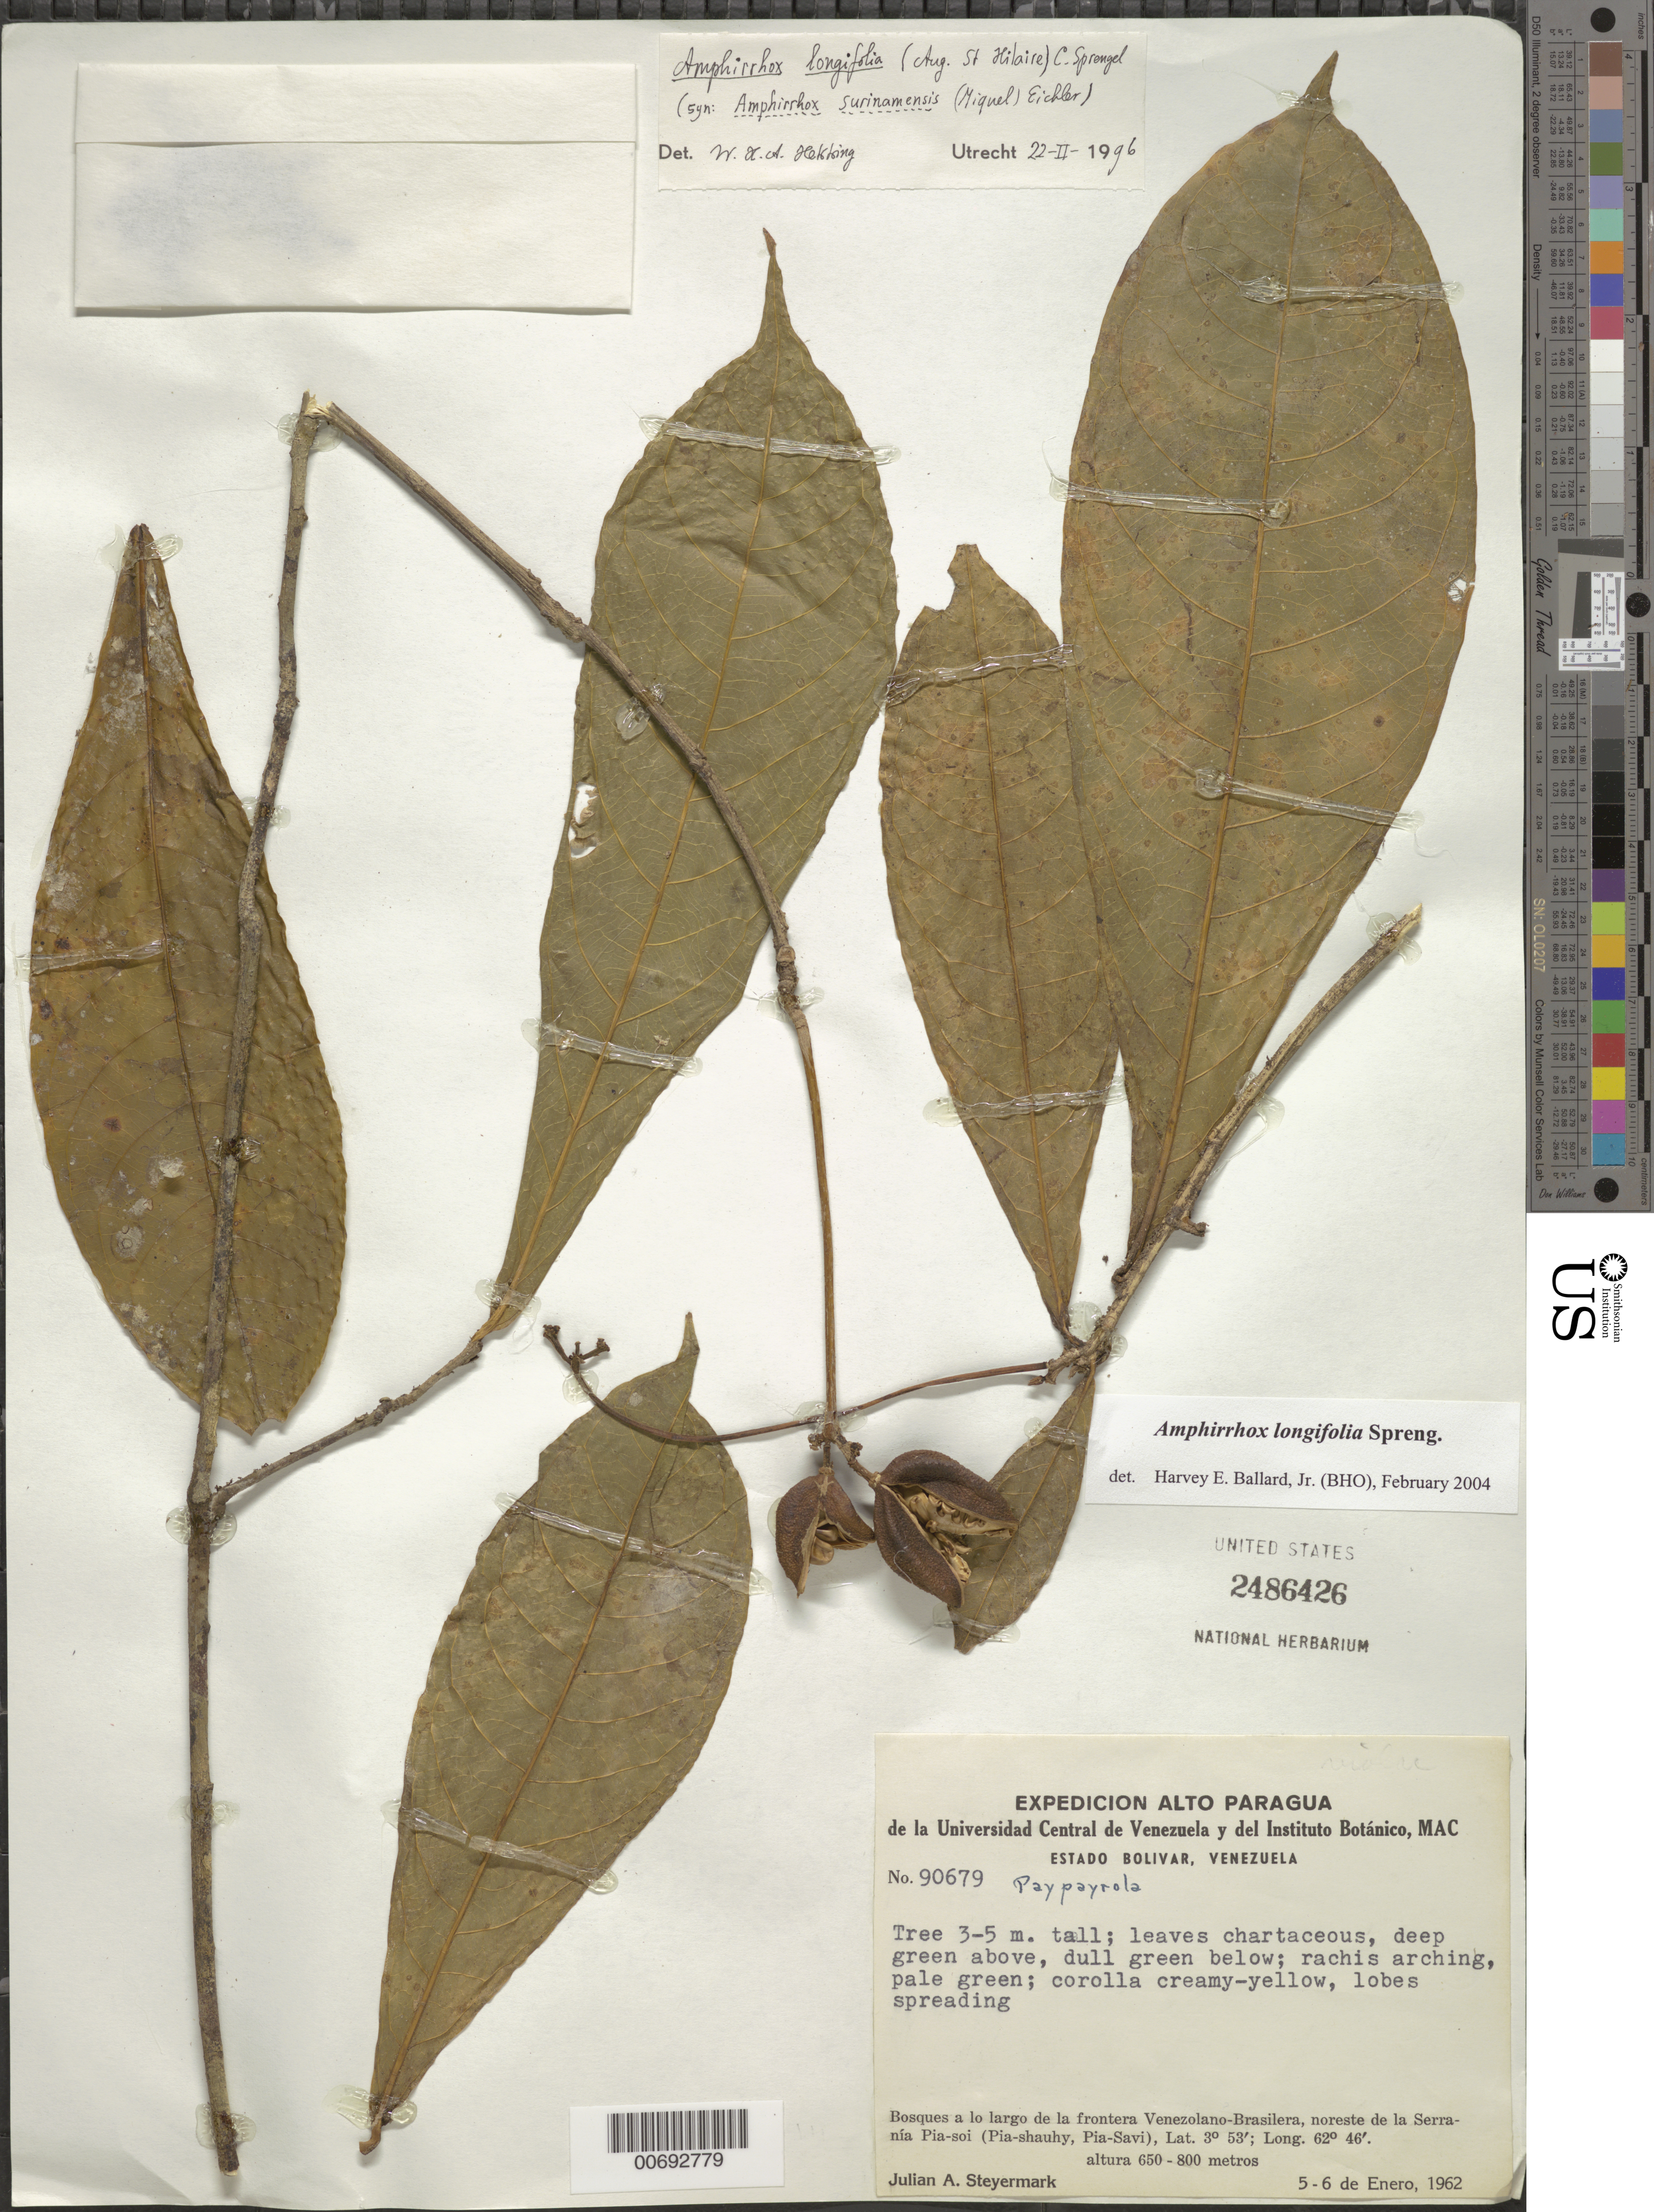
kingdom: Plantae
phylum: Tracheophyta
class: Magnoliopsida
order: Malpighiales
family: Violaceae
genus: Amphirrhox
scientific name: Amphirrhox longifolia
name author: (A. St.-Hil.) Spreng.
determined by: Ballard, Harvey E.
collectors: J. Steyermark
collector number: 90679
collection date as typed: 5-Jan-62 to 6-Jan-62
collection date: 1962-01-05/1962-01-06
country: Venezuela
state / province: Bolívar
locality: Serranía Pia-soi, NE of; on Venezuela-Brazil border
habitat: Forest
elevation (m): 650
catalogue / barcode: US 2486426